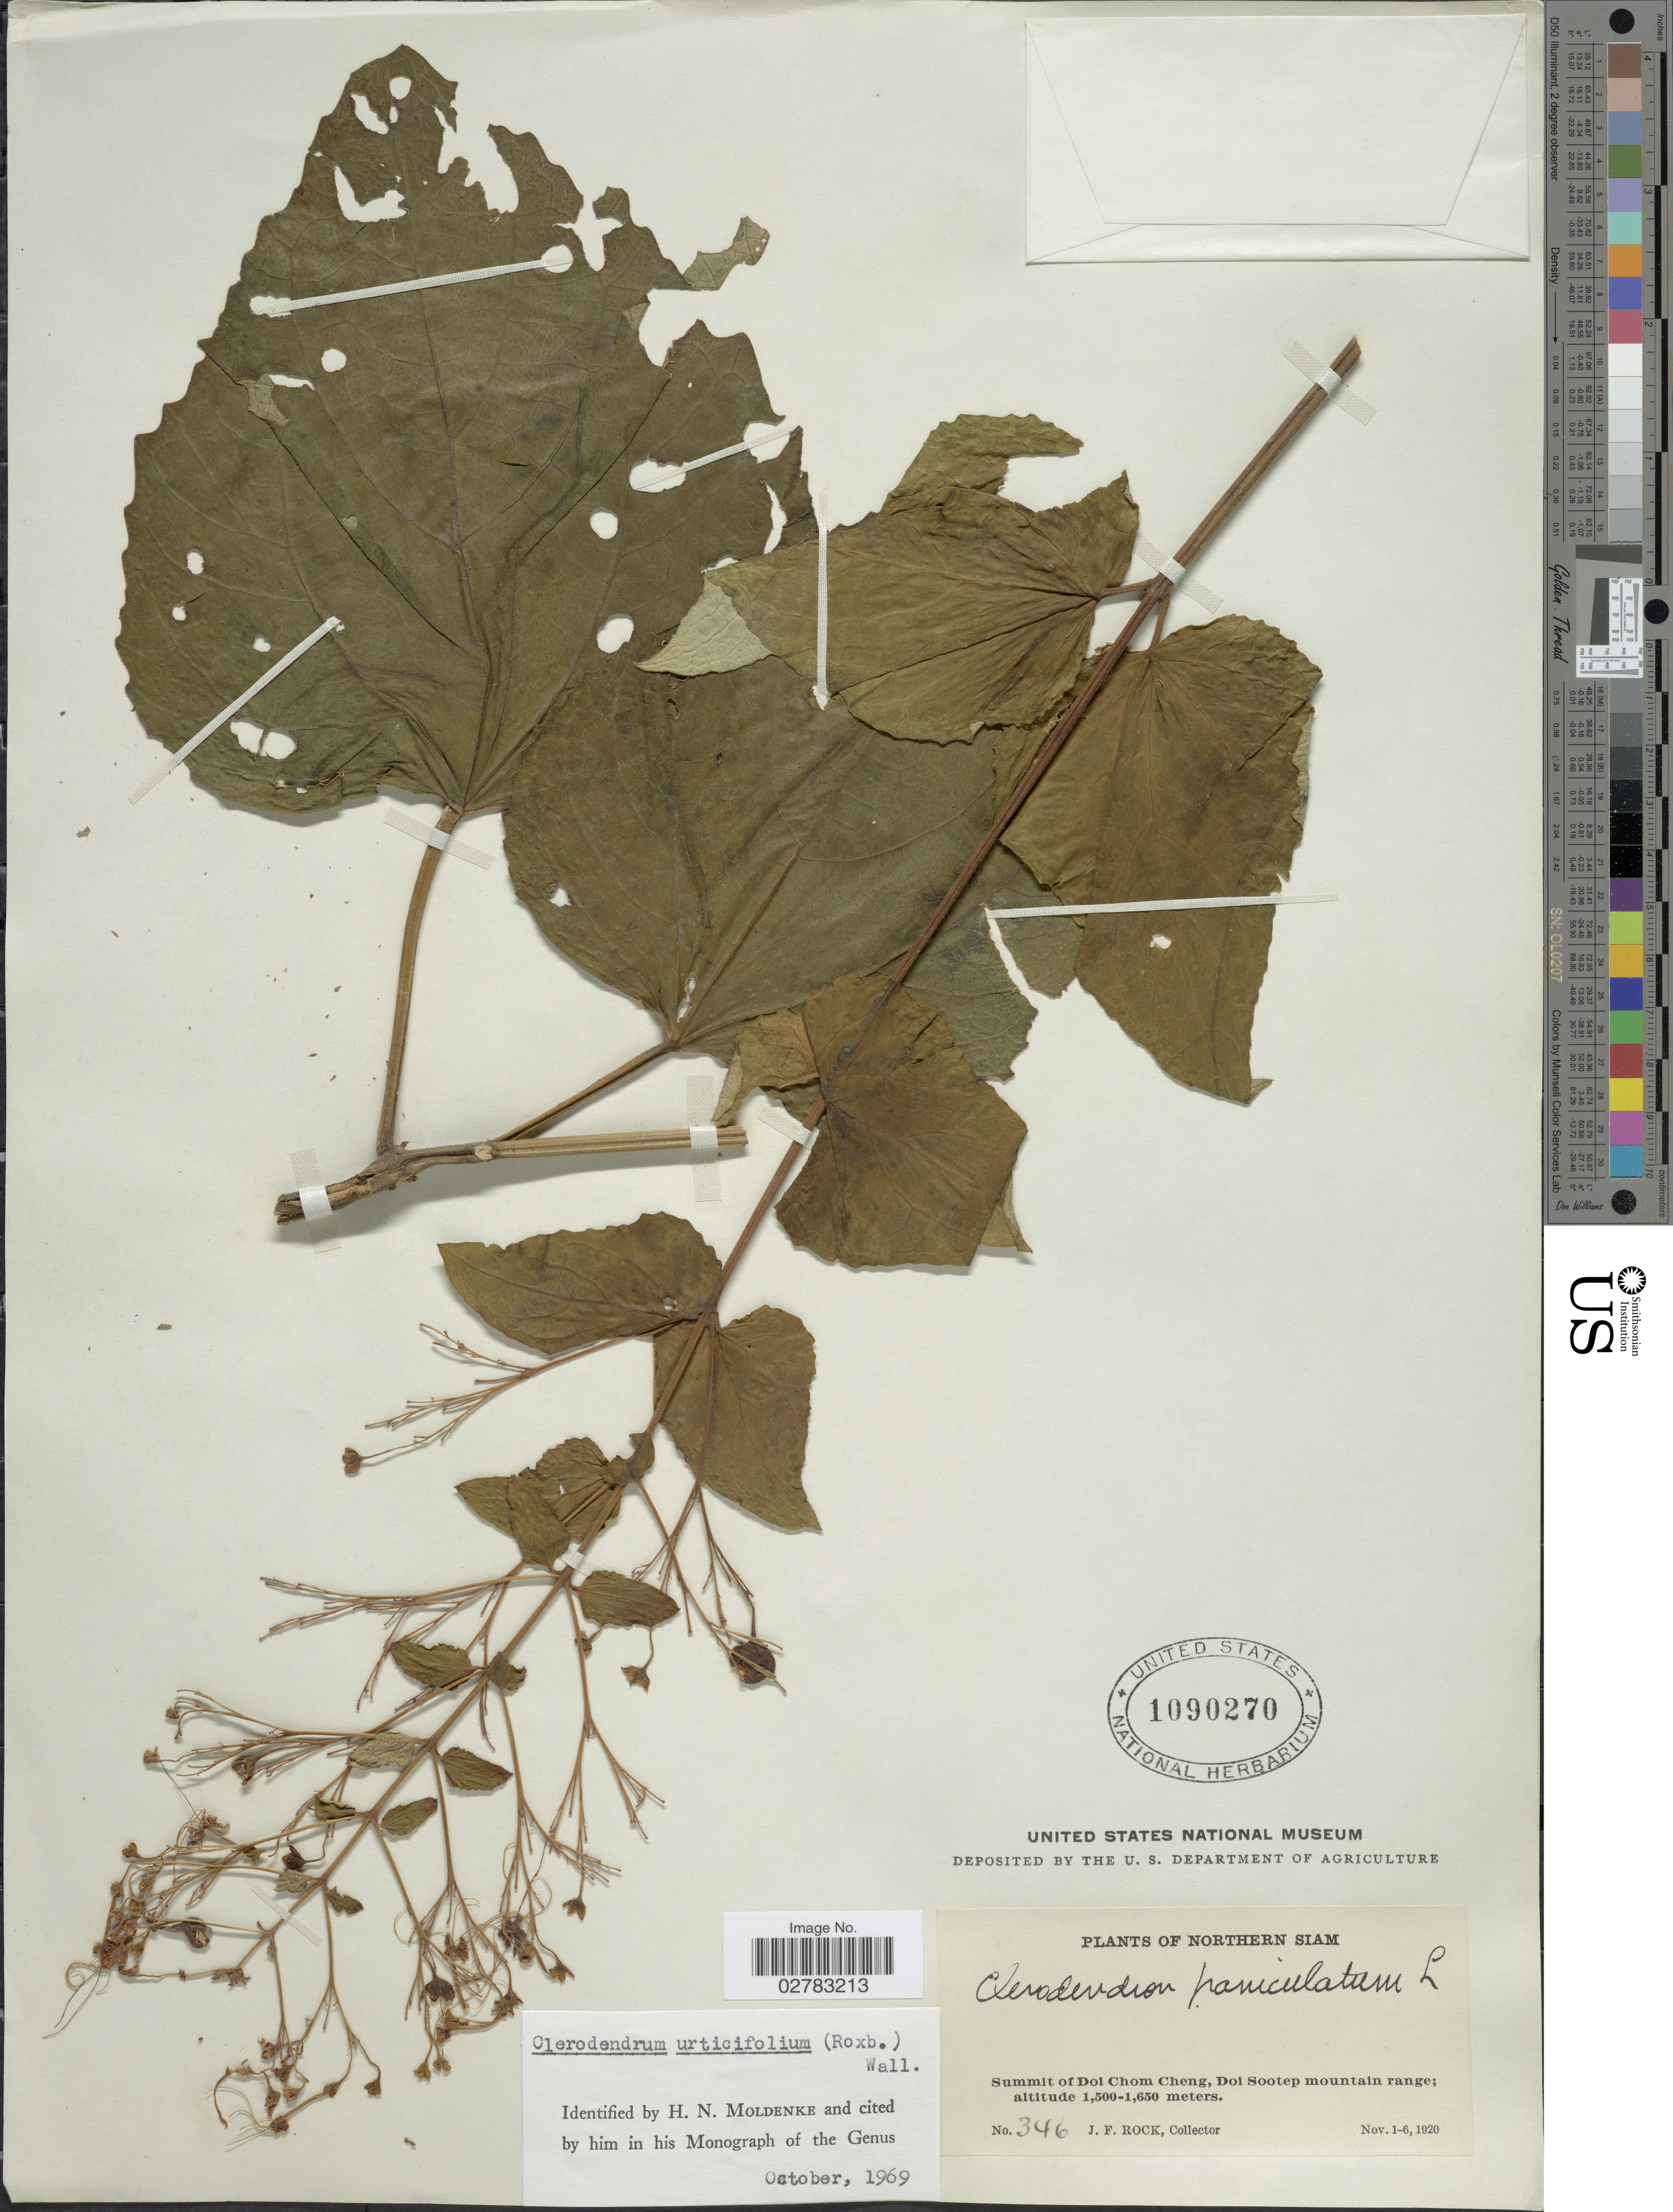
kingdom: Plantae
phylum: Tracheophyta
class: Magnoliopsida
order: Lamiales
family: Lamiaceae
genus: Clerodendrum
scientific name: Clerodendrum urticifolium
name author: (Roxb.) Wall. ex Voigt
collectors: J. Rock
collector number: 346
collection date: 1920-11-01/1920-11-06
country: Thailand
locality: Northern Siam. Summit of Doi Chom Cheng, Doi Sootep mountain range.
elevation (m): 1500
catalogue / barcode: US 1090270